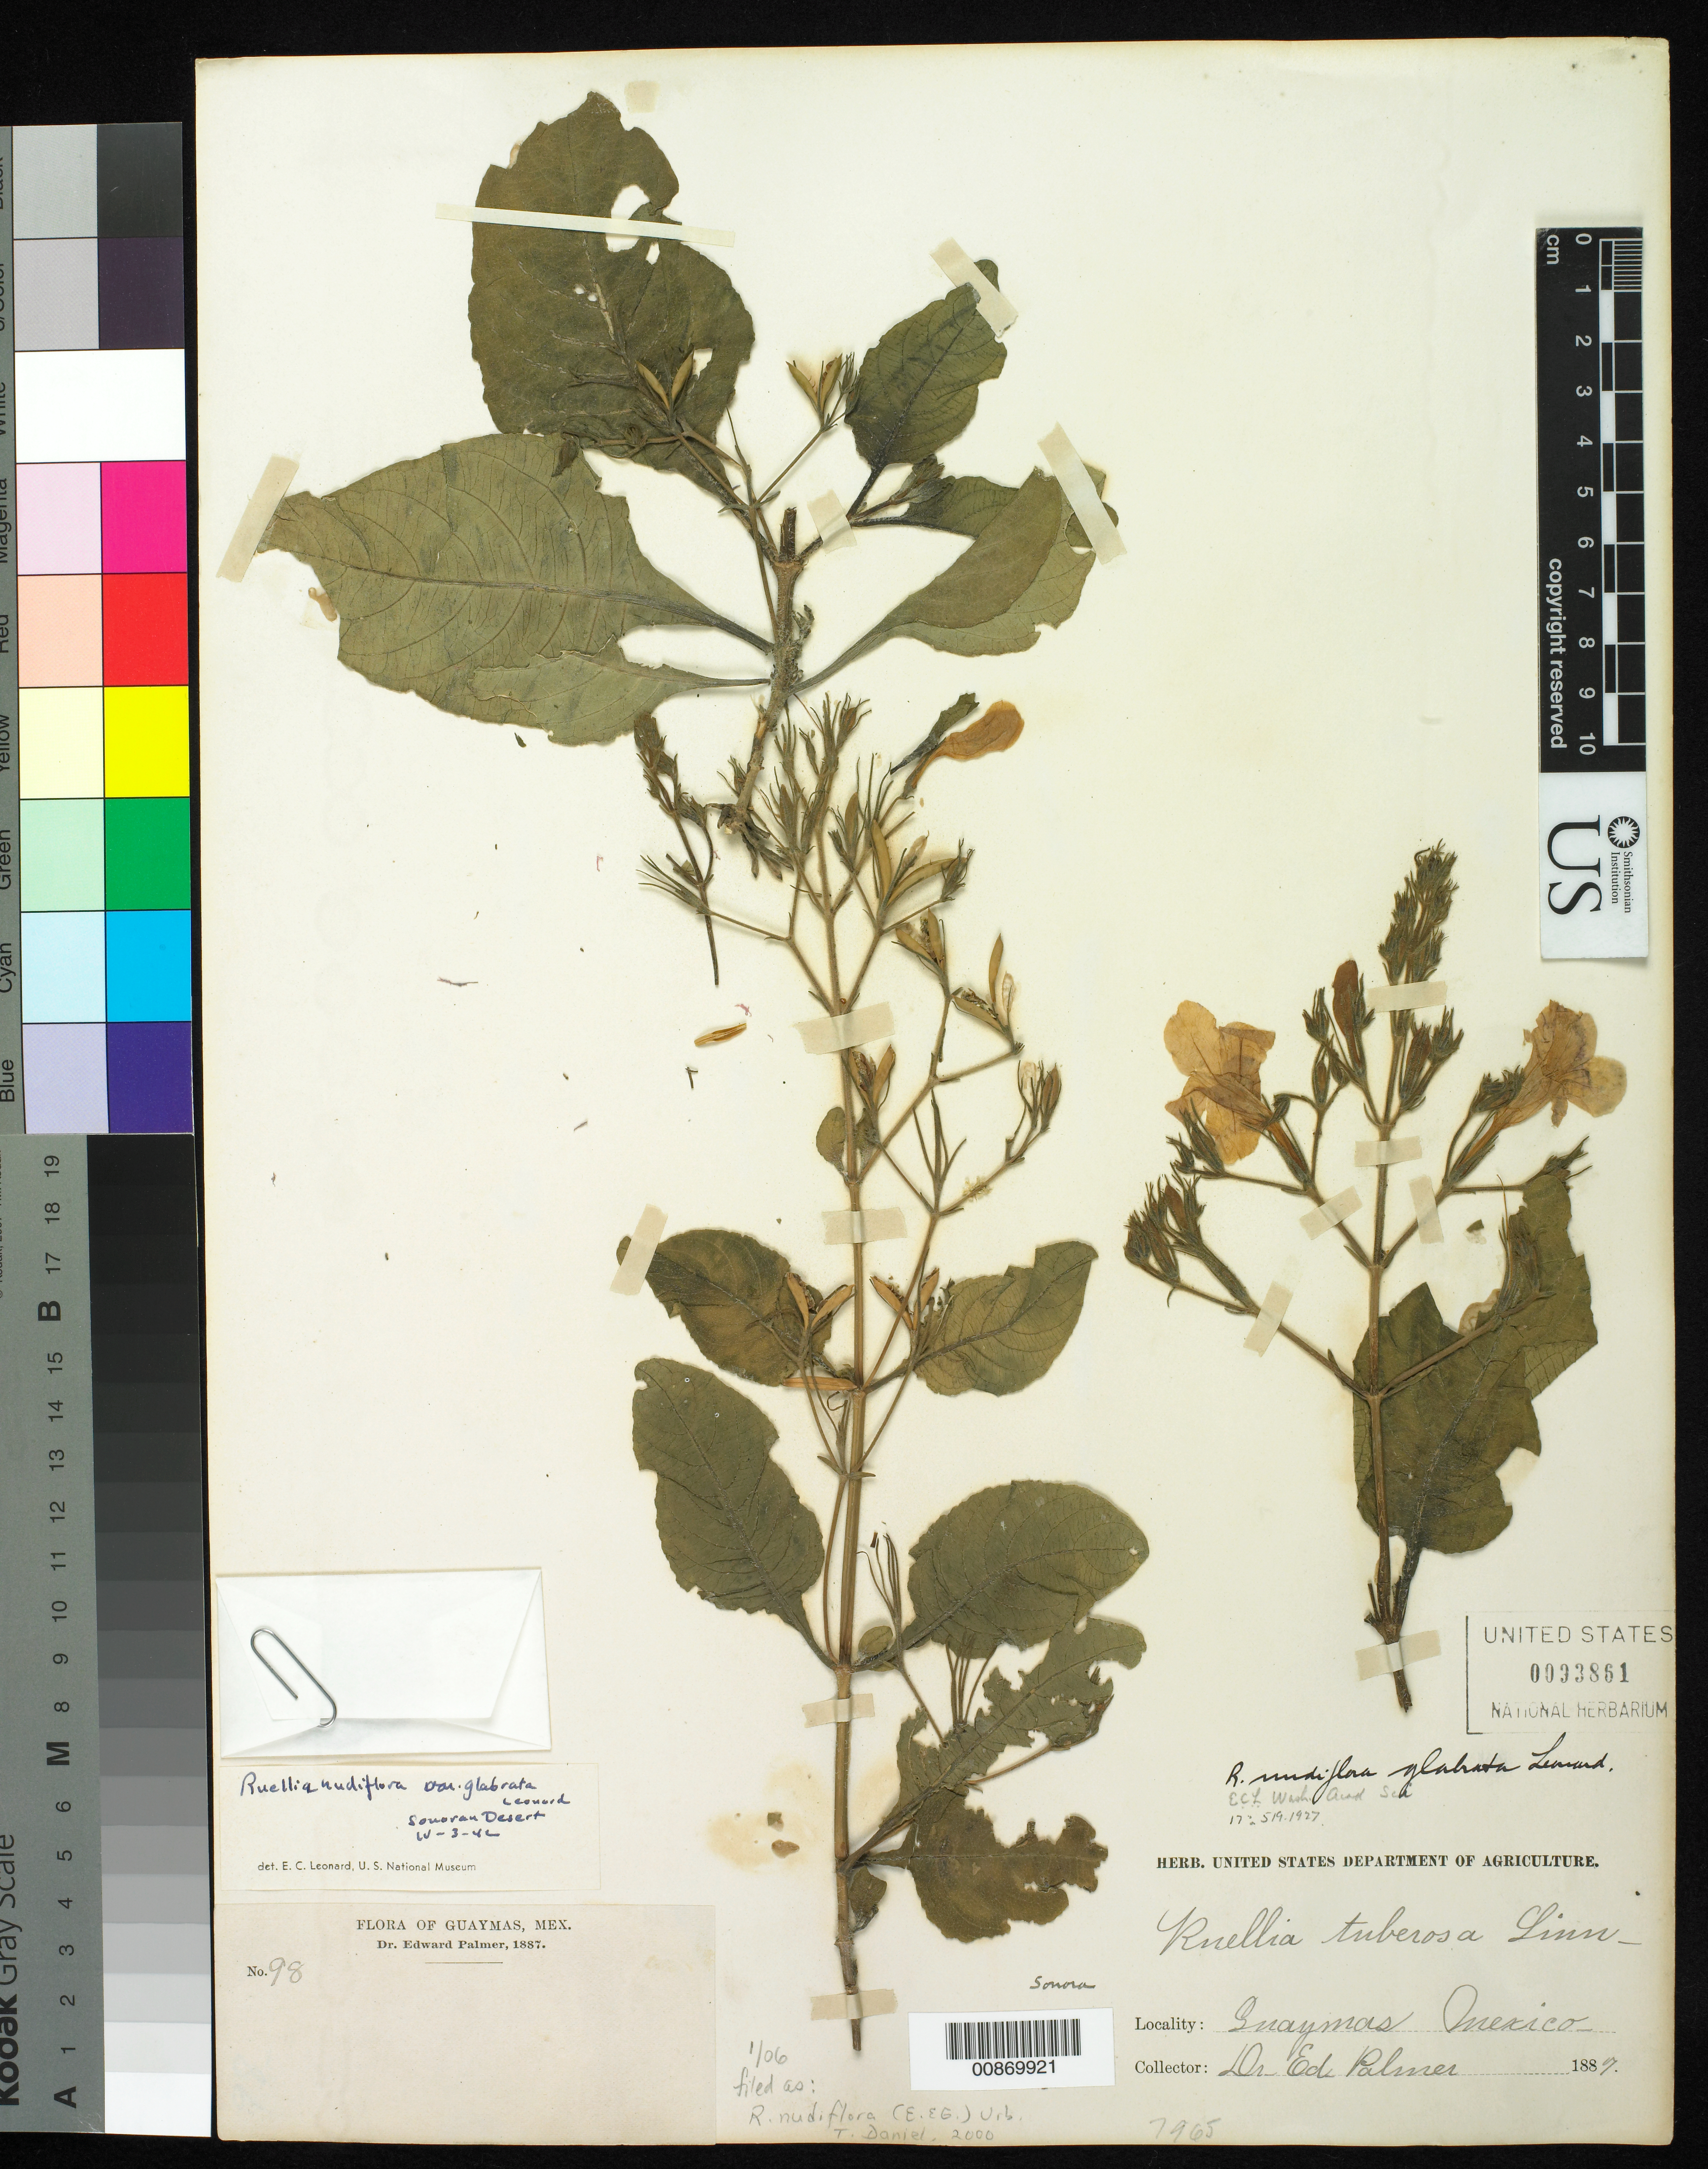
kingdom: Plantae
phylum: Tracheophyta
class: Magnoliopsida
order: Lamiales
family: Acanthaceae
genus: Ruellia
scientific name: Ruellia nudiflora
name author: (Engelm. & A. Gray) Urb.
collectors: E. Palmer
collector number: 98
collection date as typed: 1887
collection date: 1887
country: Mexico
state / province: Sonora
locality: Guaymas, Sonora.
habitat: Sonoran Desert.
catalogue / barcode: US 93861